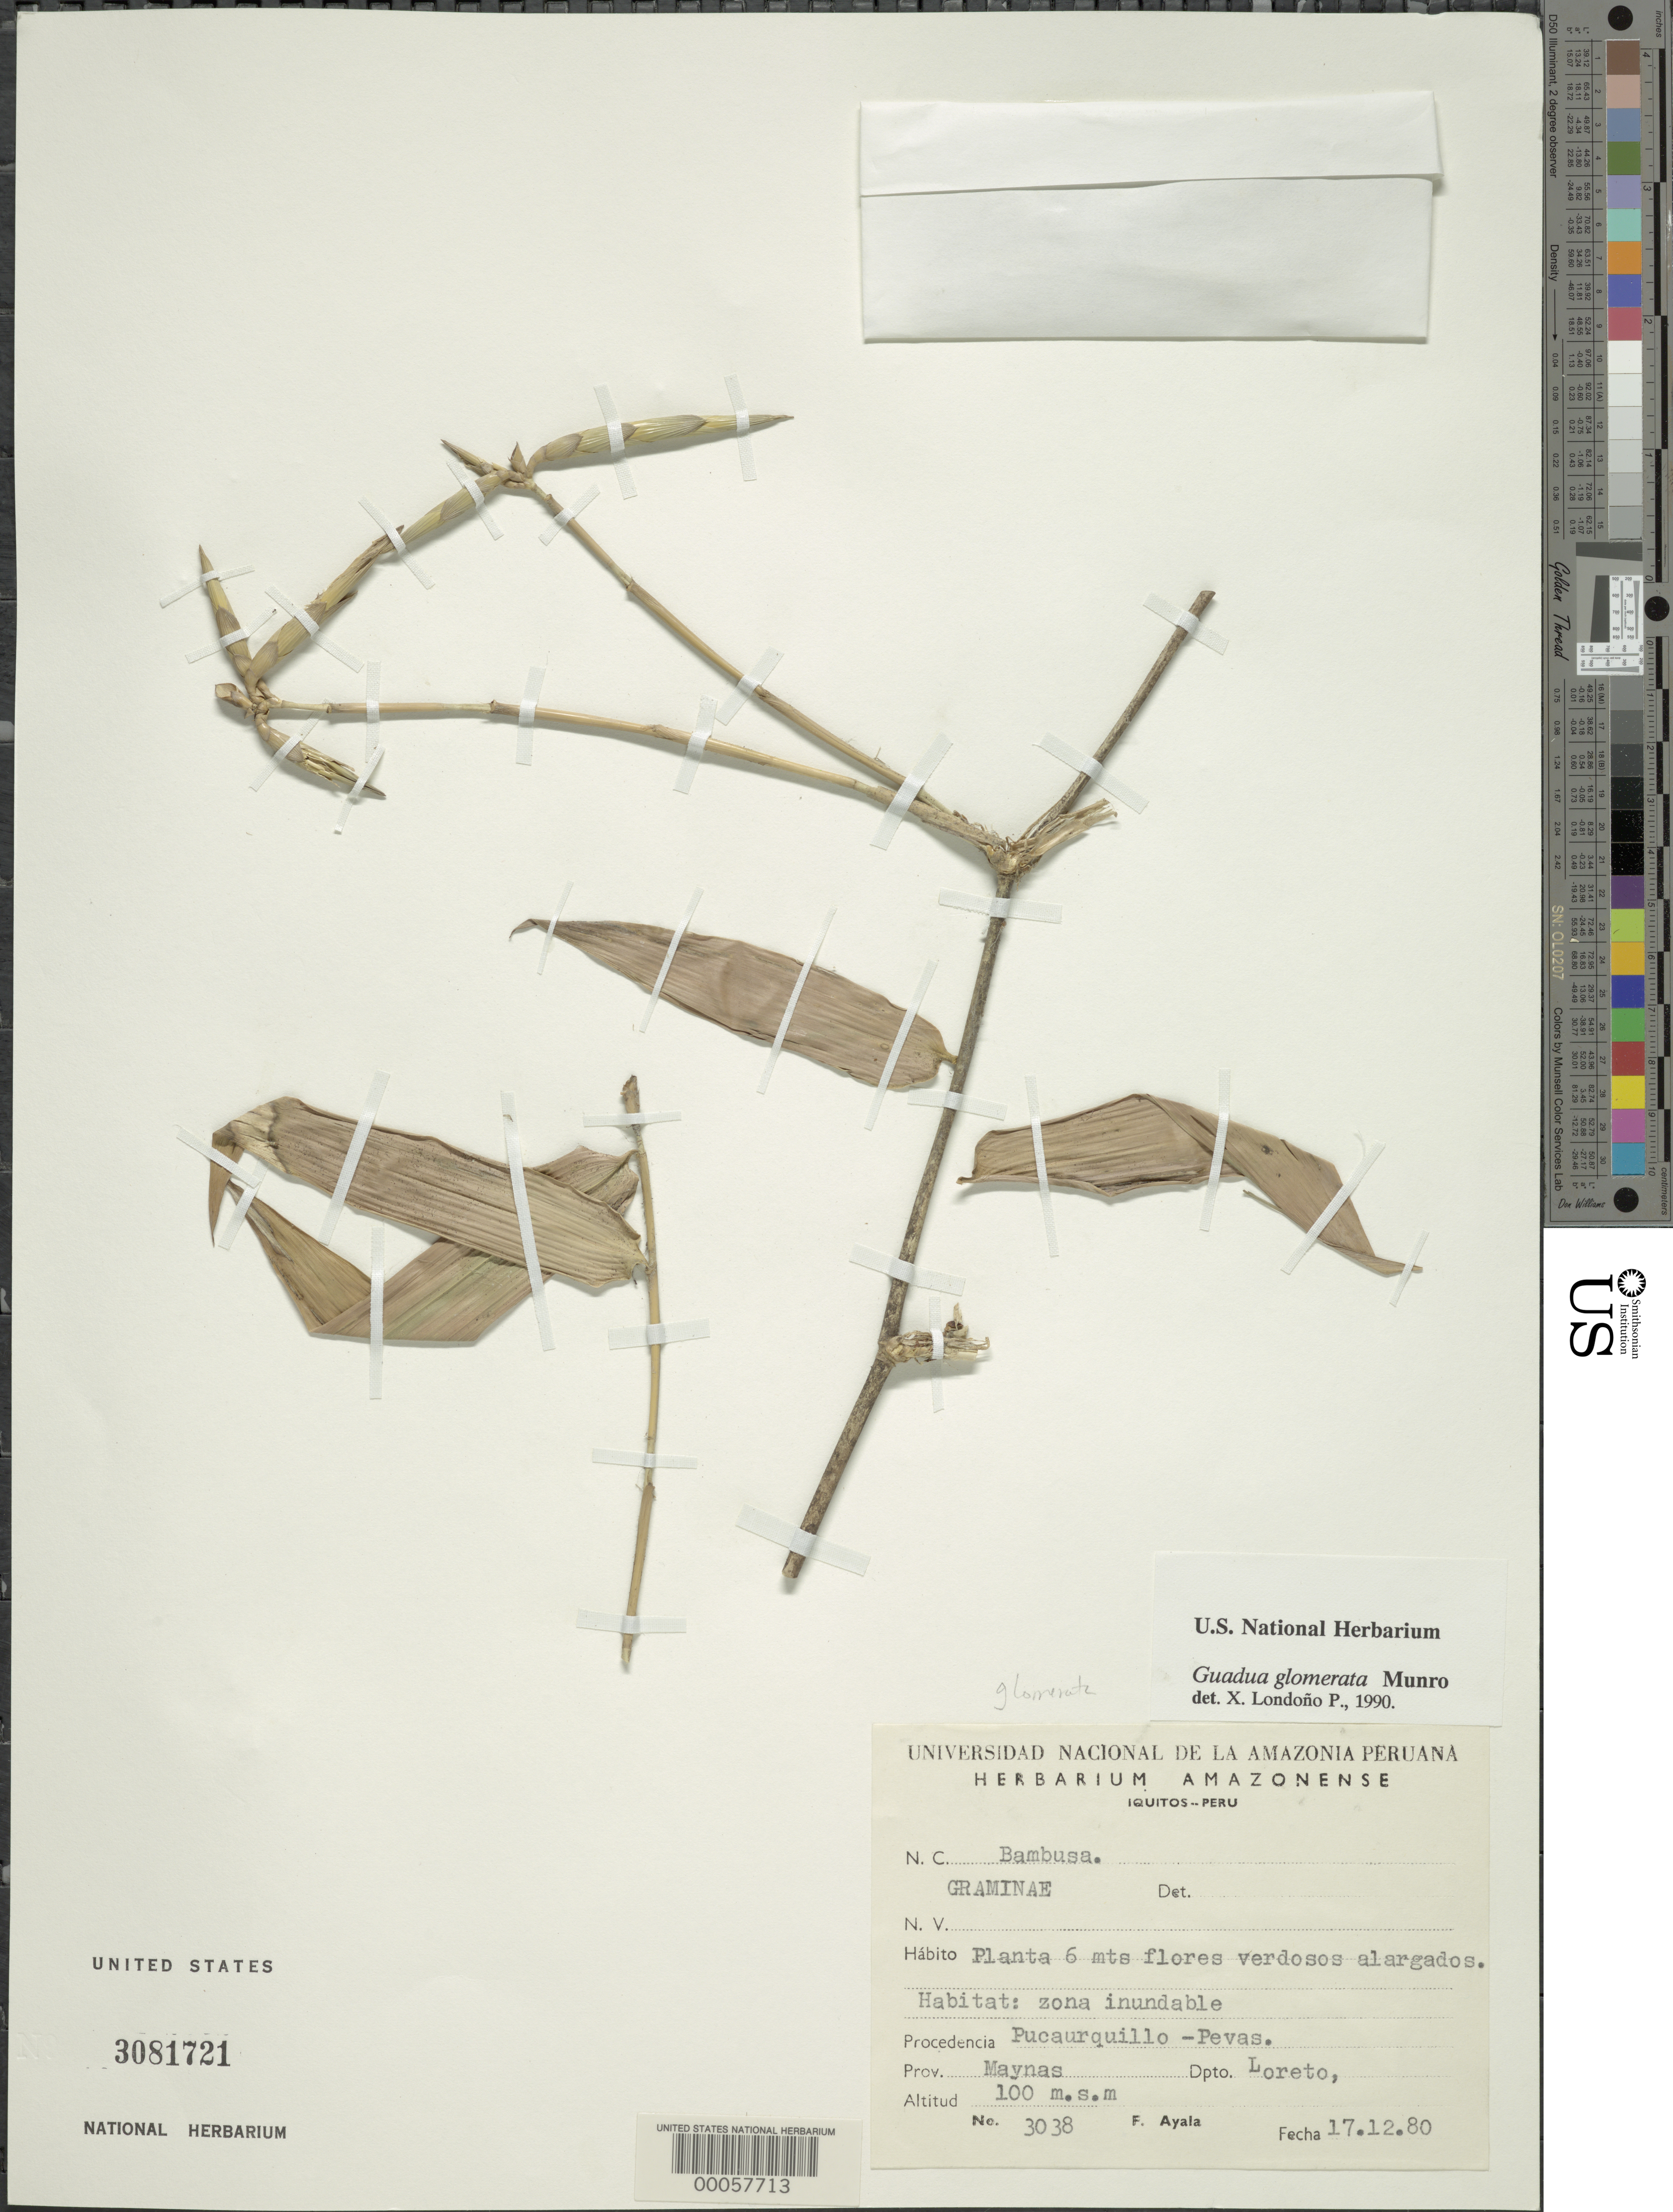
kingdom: Plantae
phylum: Tracheophyta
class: Liliopsida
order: Poales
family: Poaceae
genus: Guadua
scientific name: Guadua glomerata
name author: Munro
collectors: F. Ayala F.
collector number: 3038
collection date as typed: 17 Dec 1980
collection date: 1980-12-17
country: Peru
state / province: Loreto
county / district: Maynas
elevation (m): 100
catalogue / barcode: US 3081721